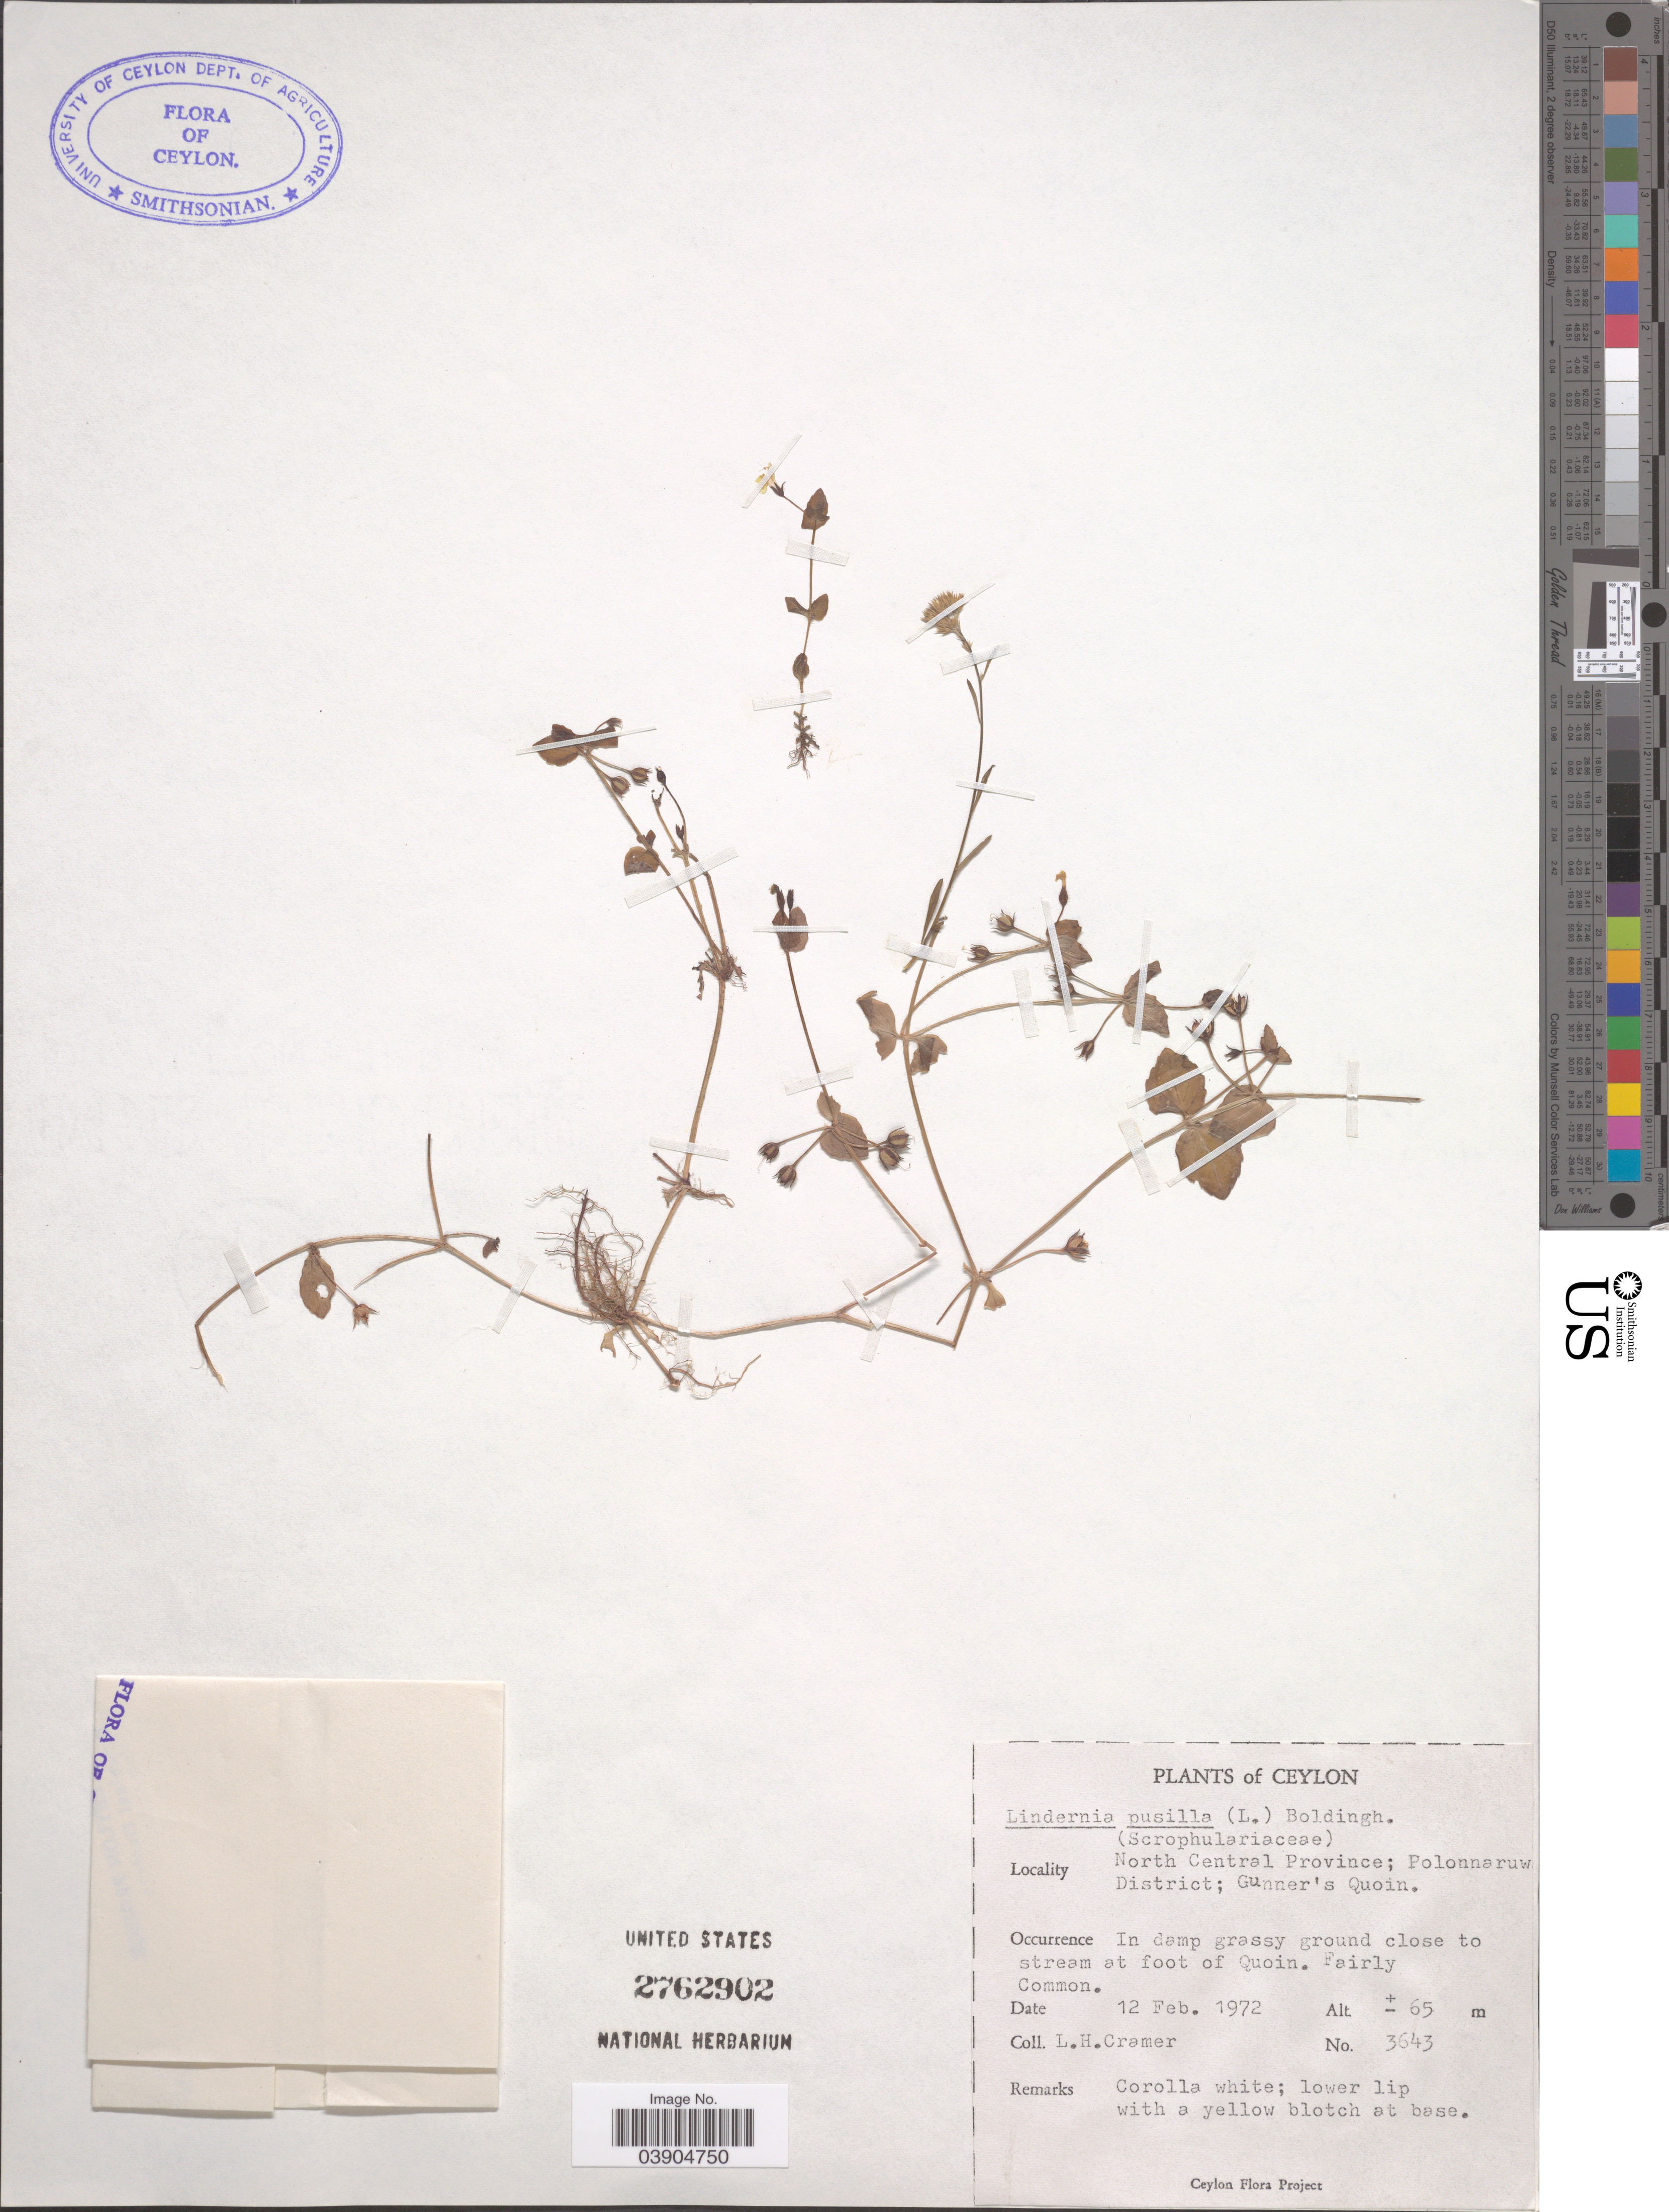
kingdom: Plantae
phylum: Tracheophyta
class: Magnoliopsida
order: Lamiales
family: Linderniaceae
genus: Lindernia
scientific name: Lindernia pusilla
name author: (Willd.) Bold.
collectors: L. H. Cramer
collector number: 3643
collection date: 1972-02-12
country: Sri Lanka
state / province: North Central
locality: Ceylon. Polonnaruw [illegible text] District; Gunner's Quoin. At foot of Quoin.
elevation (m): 65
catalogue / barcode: US 2762902